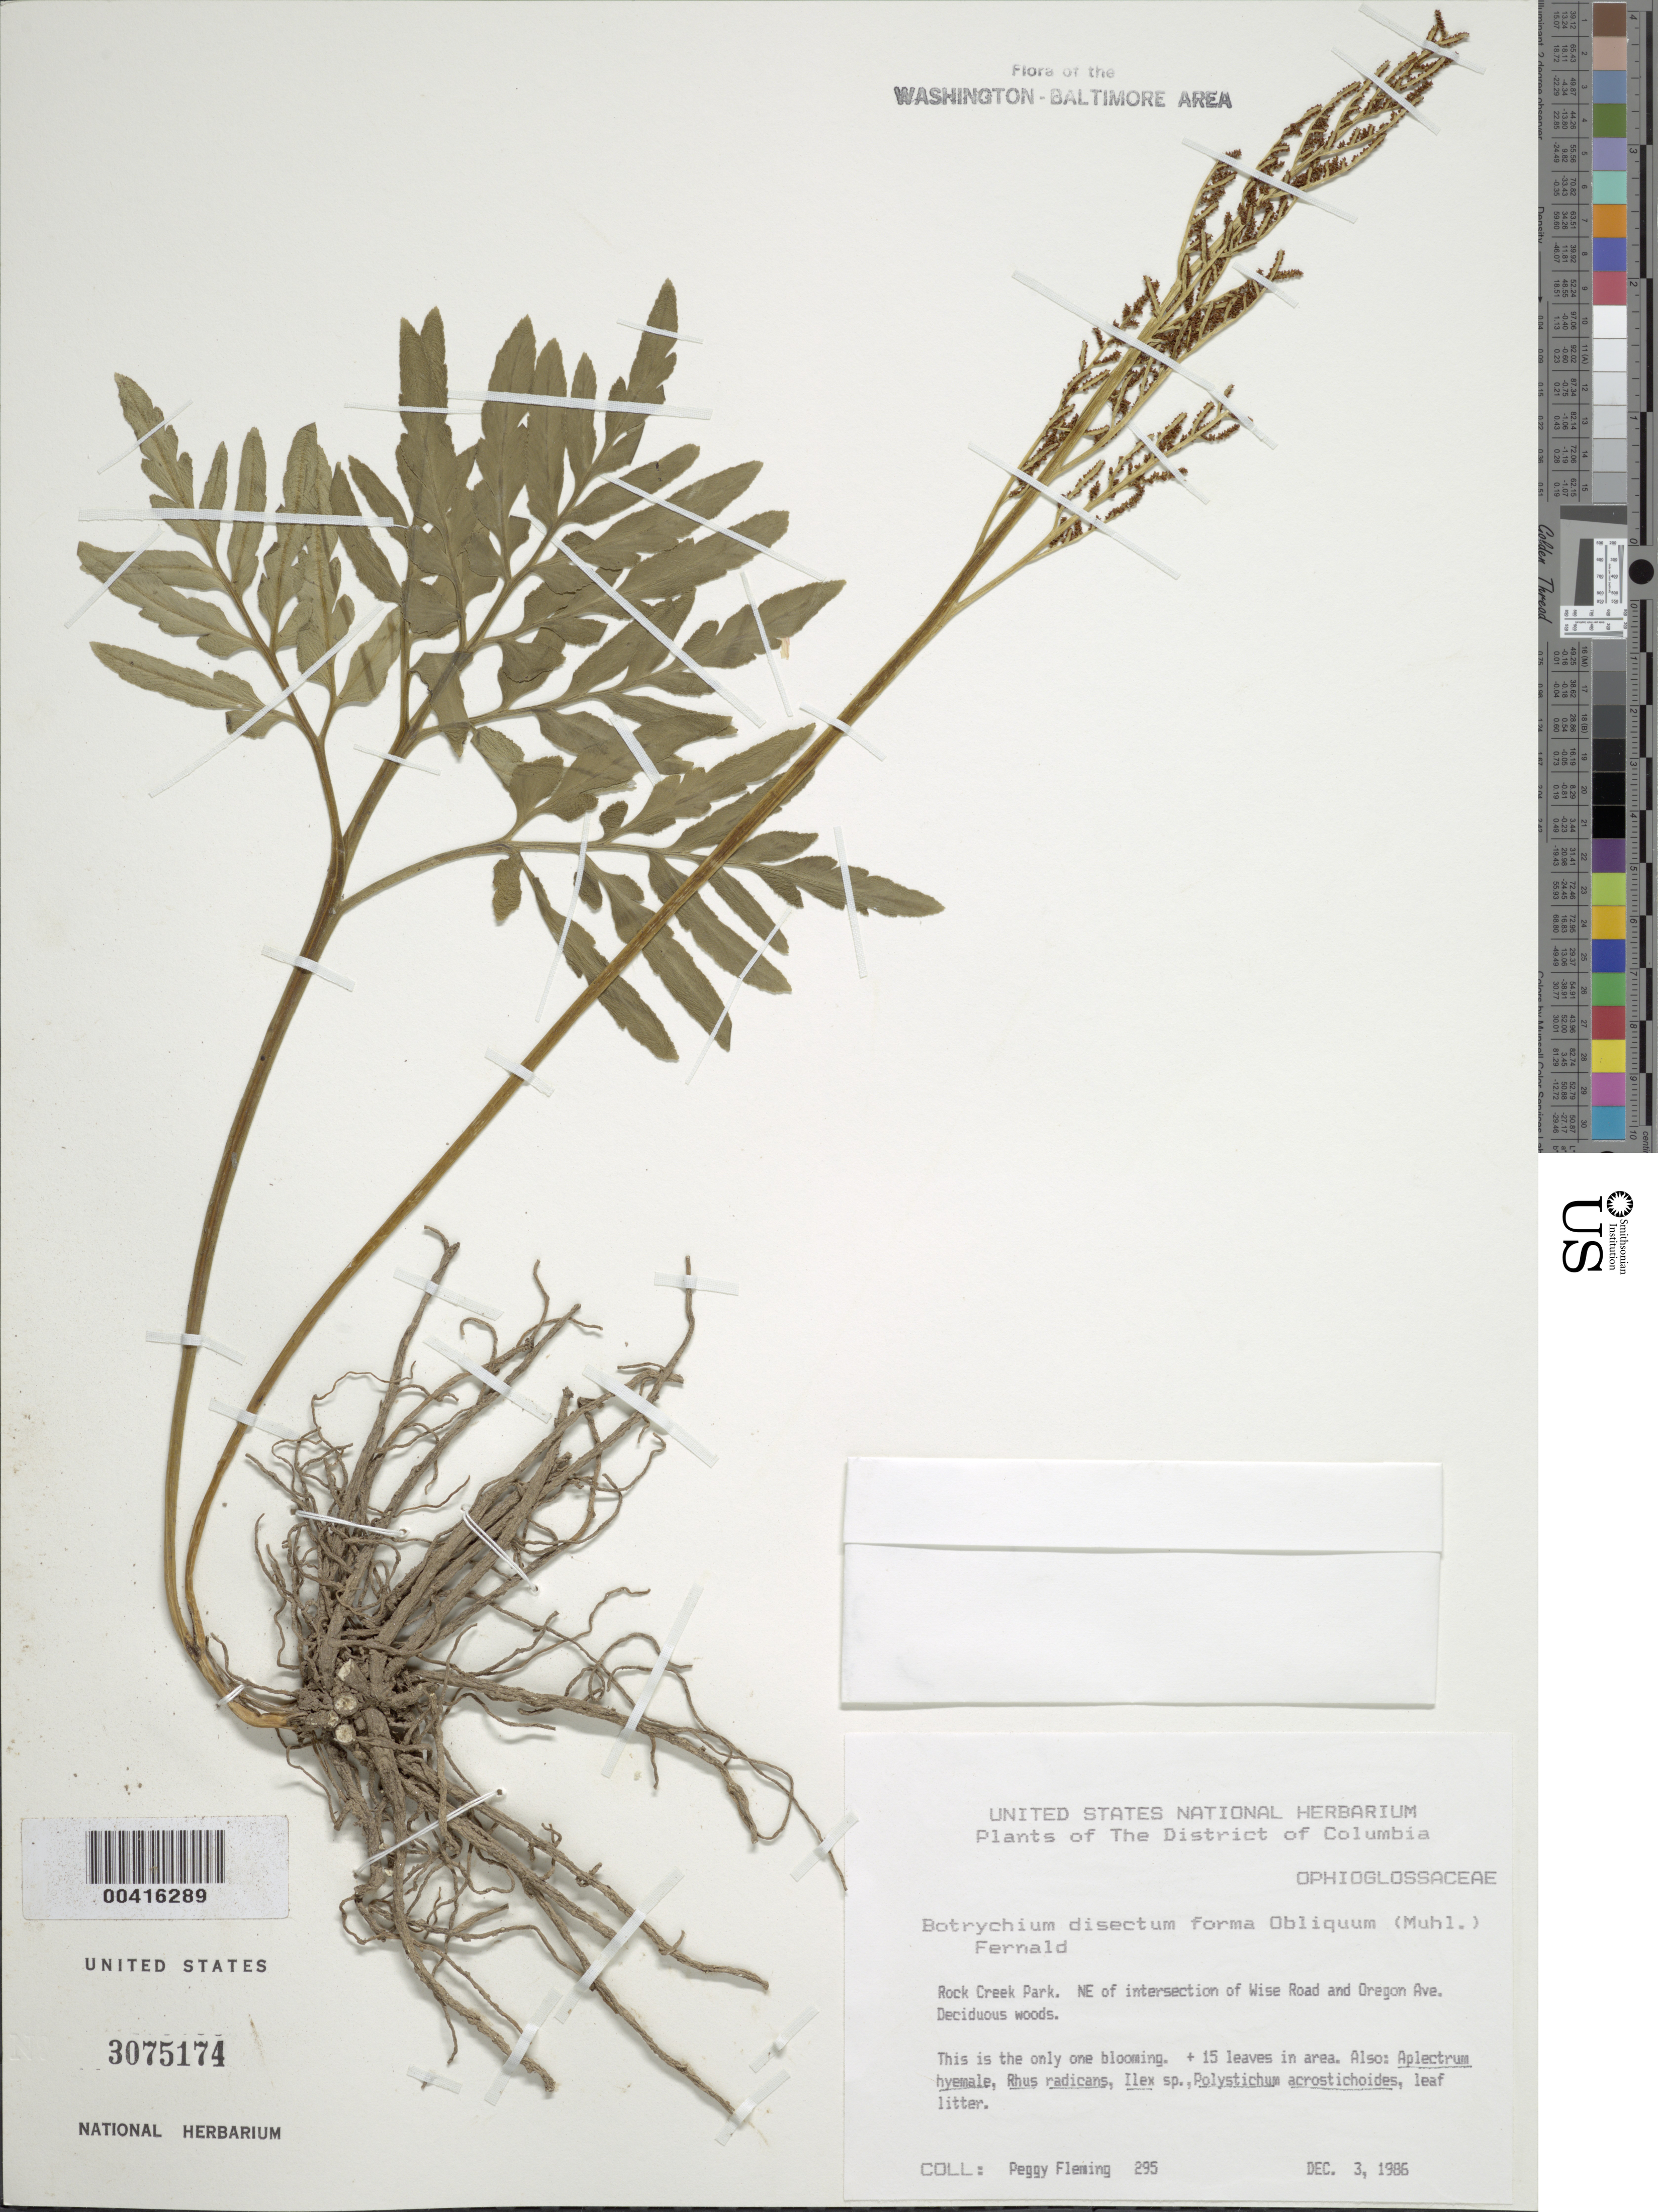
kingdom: Plantae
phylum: Tracheophyta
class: Polypodiopsida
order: Ophioglossales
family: Ophioglossaceae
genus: Botrychium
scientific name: Botrychium dissectum var. obliquum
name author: Clute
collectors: P. Fleming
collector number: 295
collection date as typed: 03 Dec 1986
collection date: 1986-12-03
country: United States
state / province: District of Columbia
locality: Rock Creek Park, NE intersection of Wise Road and Oregon Ave Rock Creek Park and Vicinity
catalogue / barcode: US 3075174